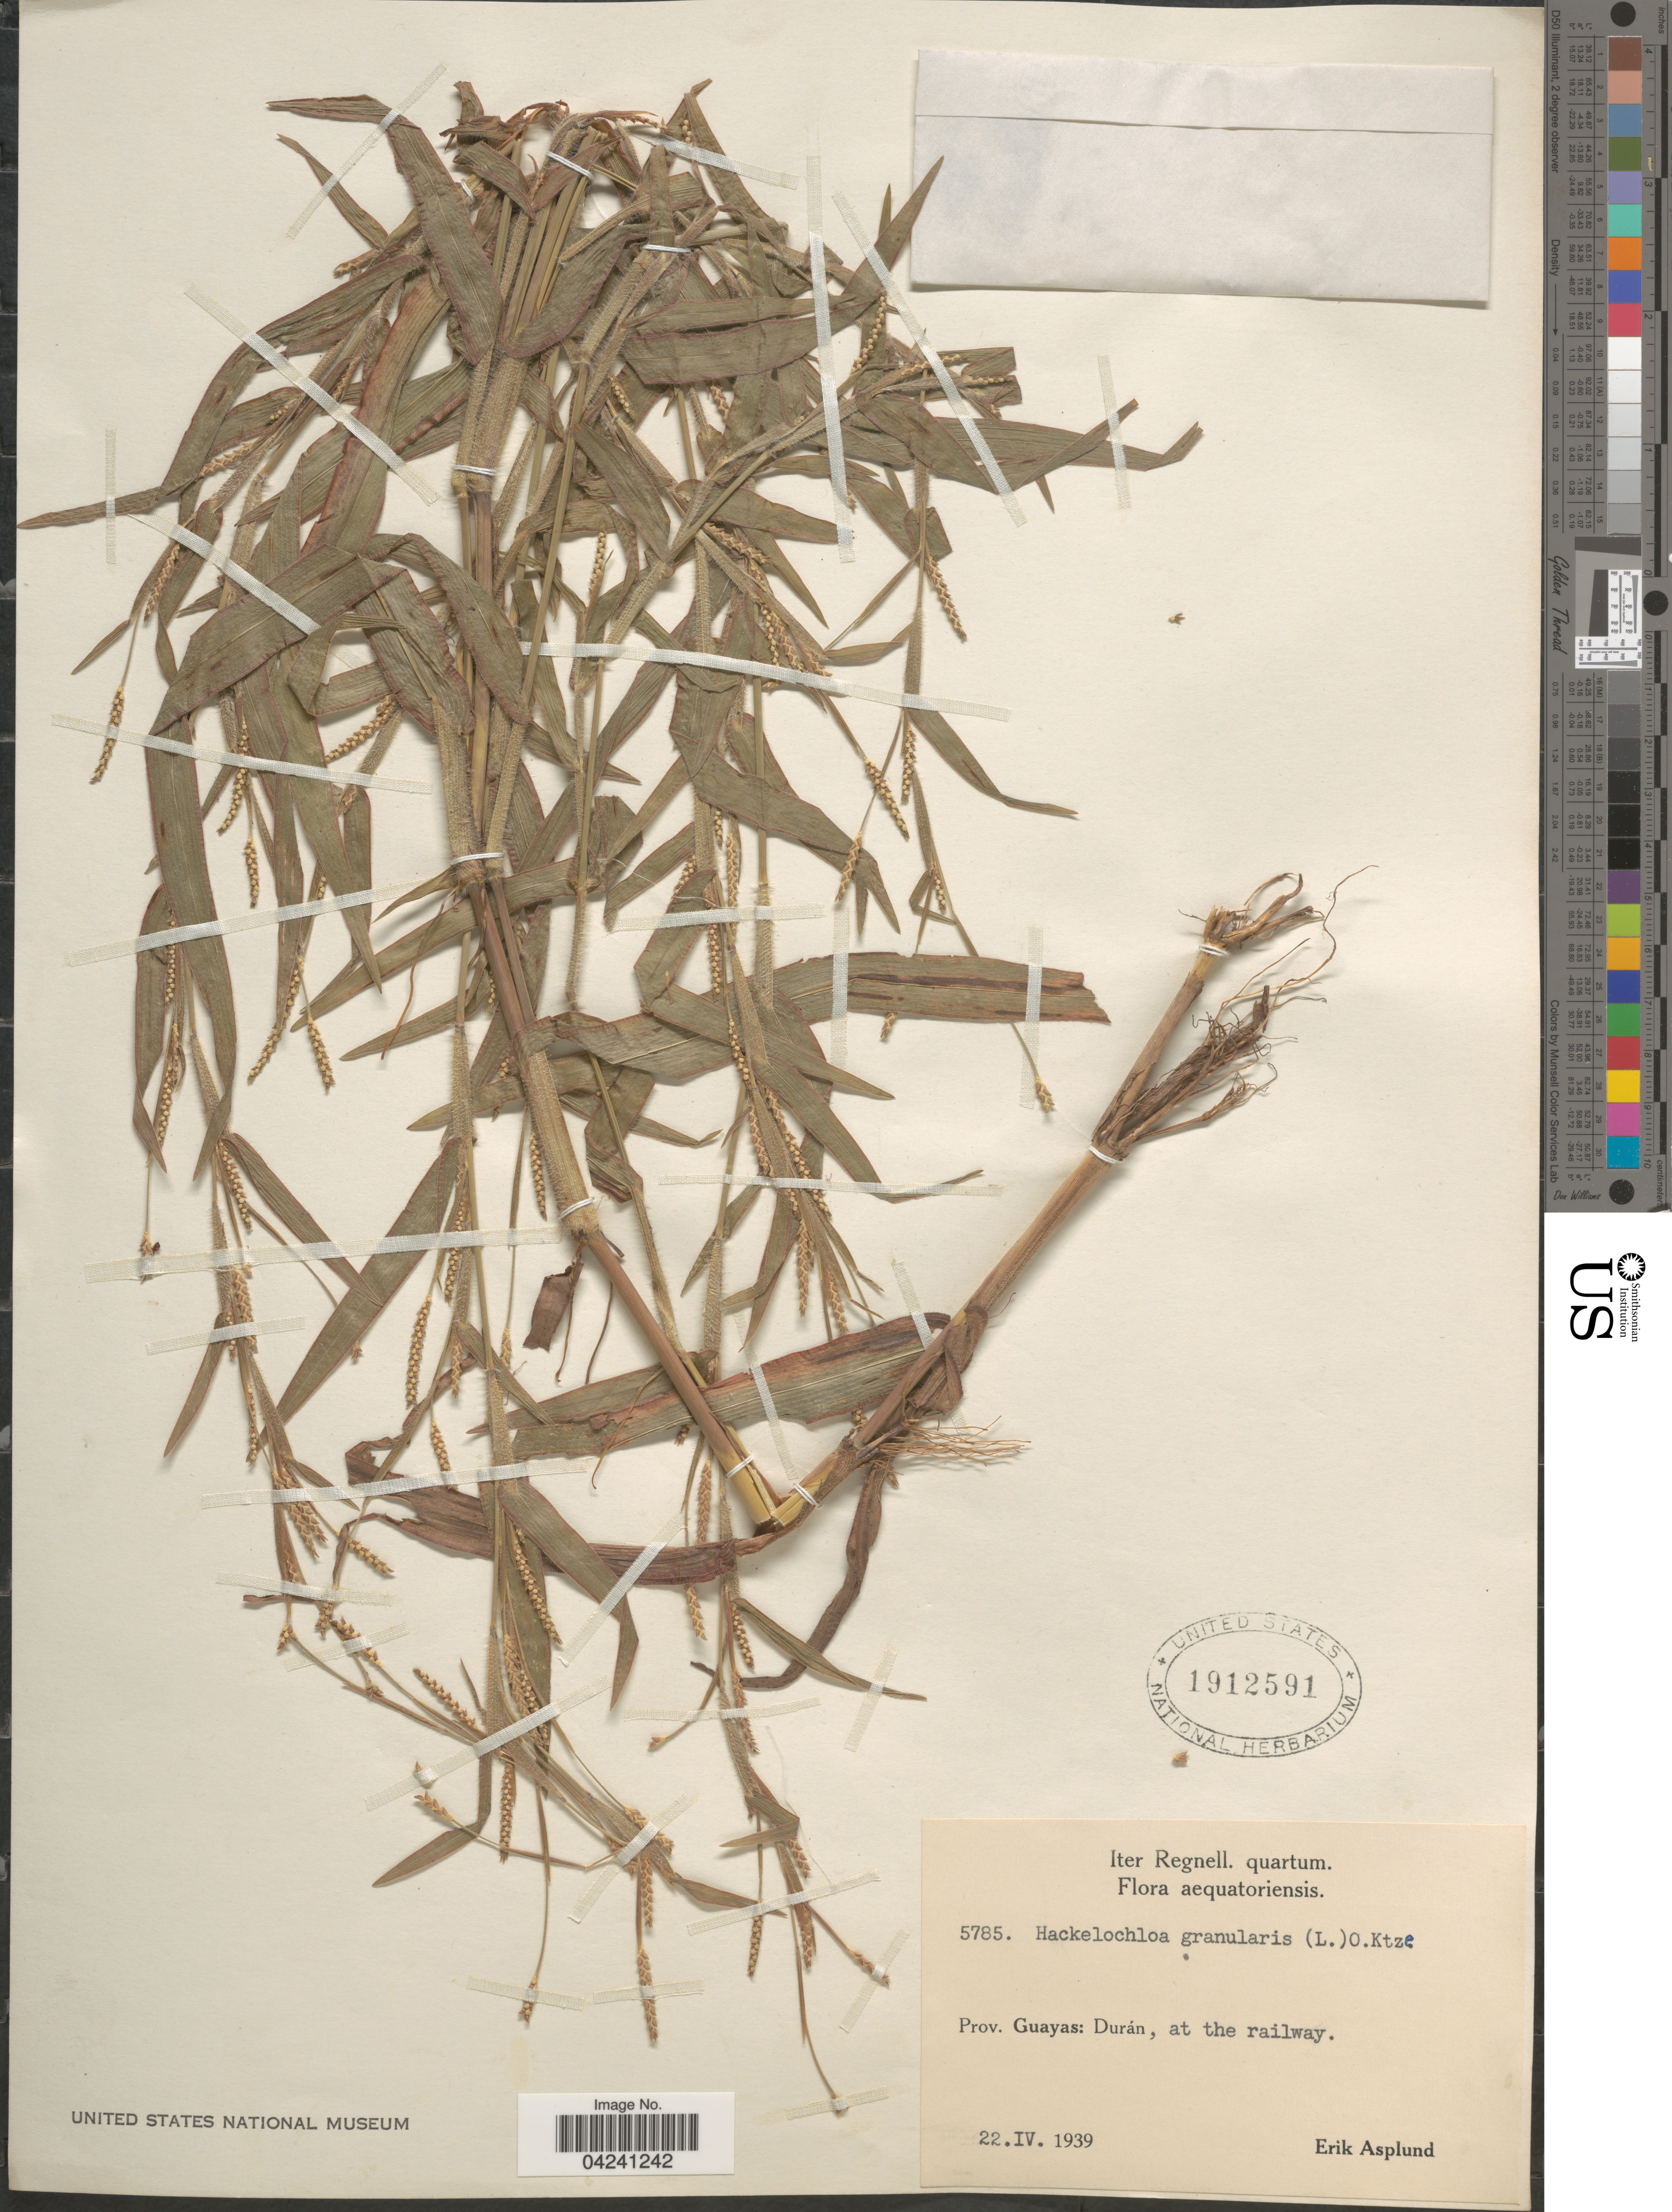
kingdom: Plantae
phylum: Tracheophyta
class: Liliopsida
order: Poales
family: Poaceae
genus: Hackelochloa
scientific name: Hackelochloa granularis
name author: (L.) Kuntze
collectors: E. Asplund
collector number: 5785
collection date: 1939-04-22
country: Ecuador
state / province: Guayas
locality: Iter Regnell. quartum. Aequatoriensis. Prov. Guayas: Durán, at the railway.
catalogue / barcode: US 1912591